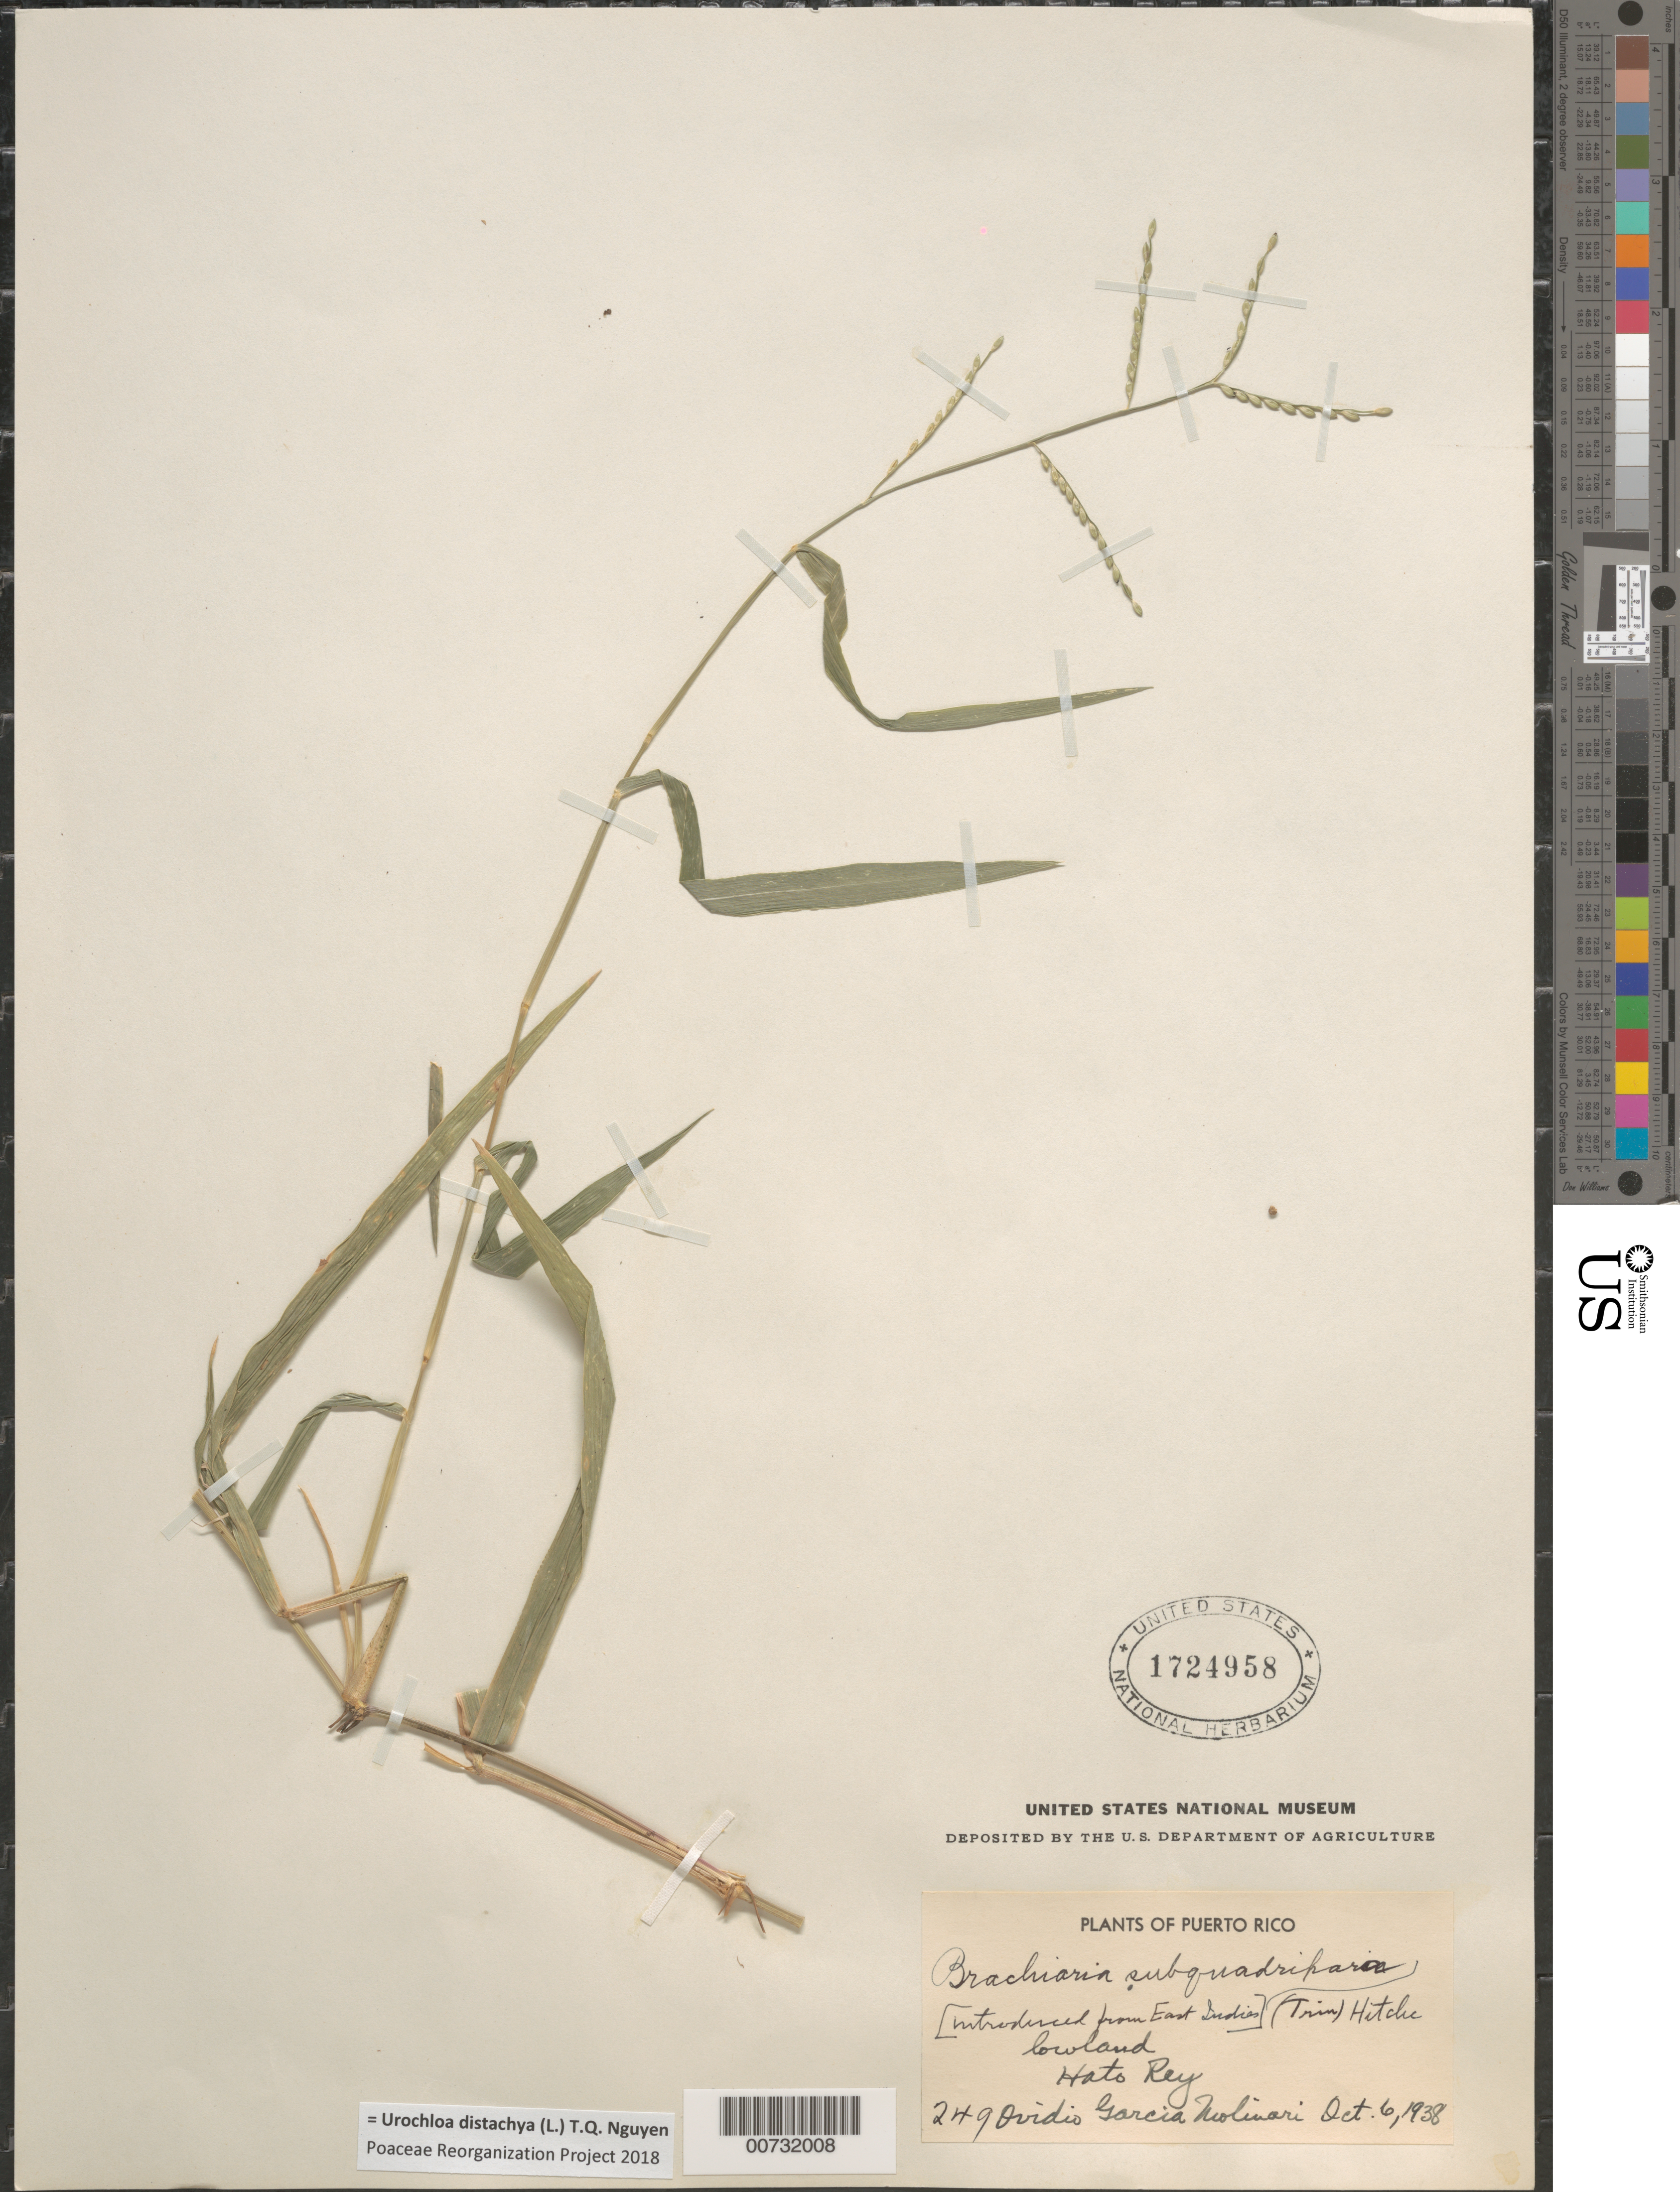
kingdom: Plantae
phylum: Tracheophyta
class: Liliopsida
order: Poales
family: Poaceae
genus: Urochloa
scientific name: Urochloa distachya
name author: (L.) T.Q. Nguyen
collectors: O. García-Molinari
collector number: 249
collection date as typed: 06 Oct 1938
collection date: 1938-10-06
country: Puerto Rico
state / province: Río Grande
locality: Hato Rey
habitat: Lowland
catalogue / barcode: US 1724958